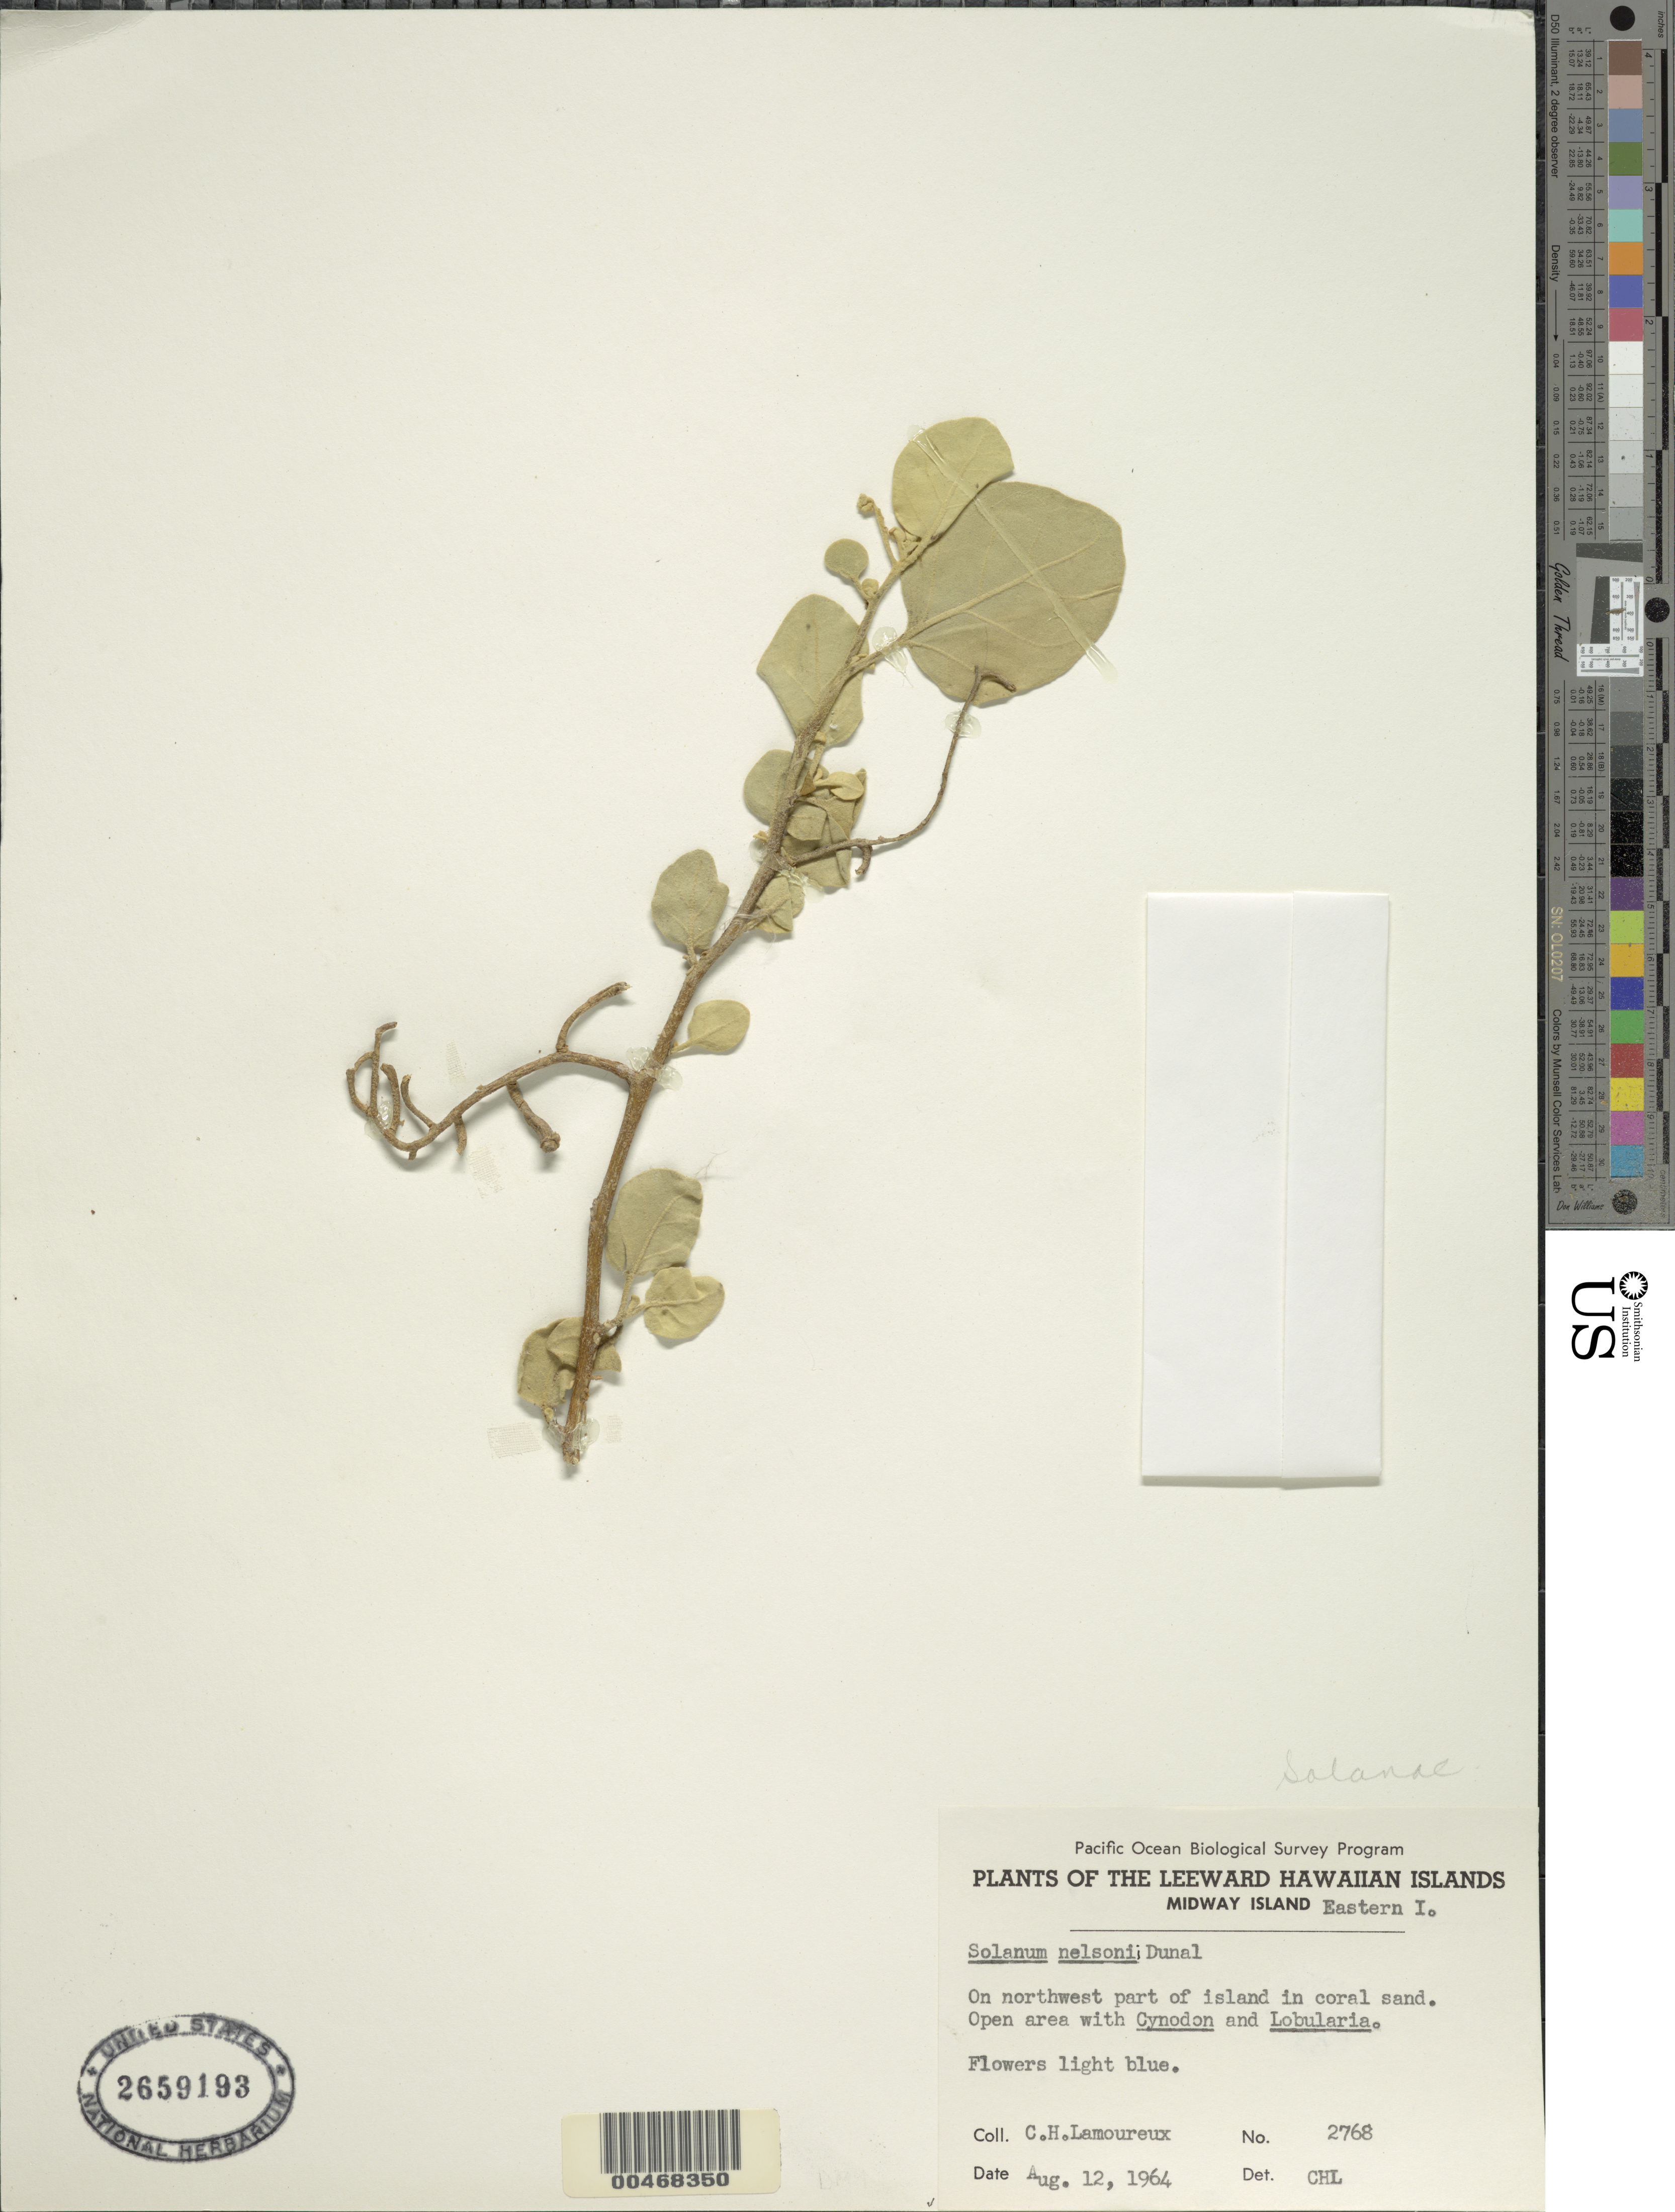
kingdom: Plantae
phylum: Tracheophyta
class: Magnoliopsida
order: Solanales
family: Solanaceae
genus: Solanum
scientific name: Solanum nelsonii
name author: Dunal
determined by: Knapp, S. D.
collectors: C. H. Lamoureux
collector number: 2768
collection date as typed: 12 Aug 1964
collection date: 1964-08-12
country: U.S. Administered Pacific Islands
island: Midway Atoll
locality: Eastern Islet, NW part of island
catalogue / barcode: US 2659193